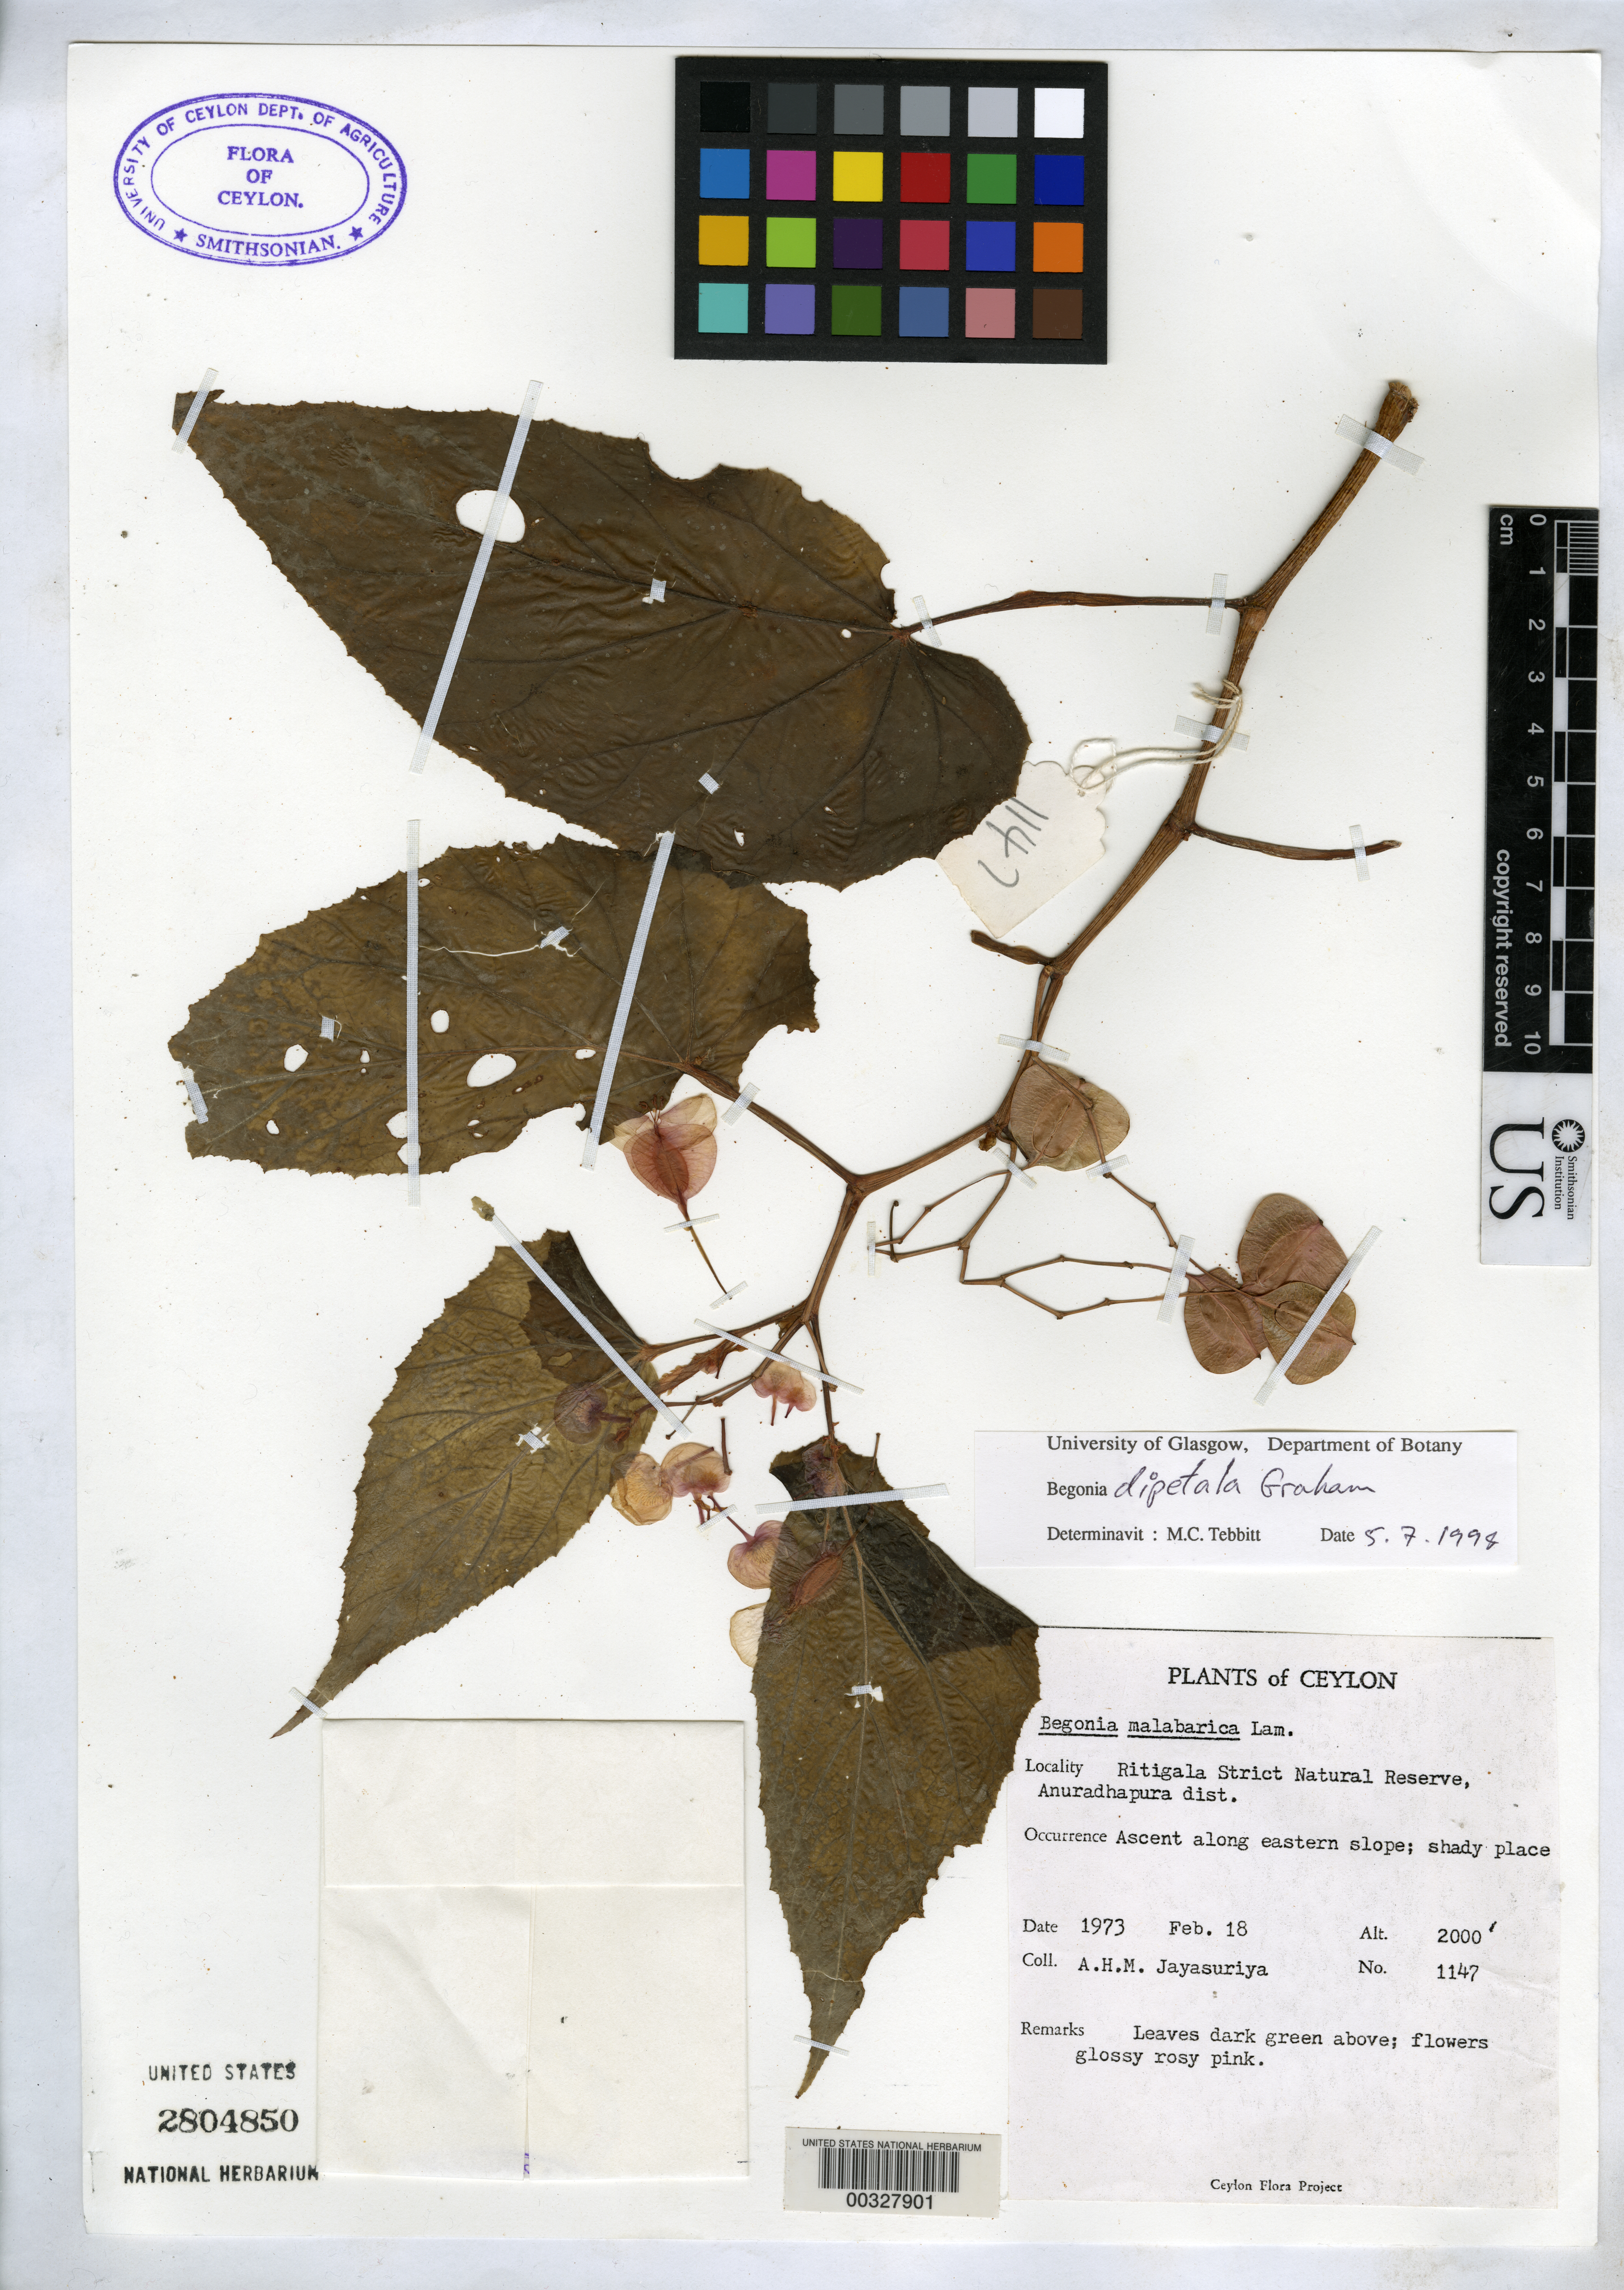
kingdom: Plantae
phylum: Tracheophyta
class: Magnoliopsida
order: Cucurbitales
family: Begoniaceae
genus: Begonia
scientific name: Begonia dipetala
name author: Graham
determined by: Tebbitt, M. C.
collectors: A. H. Jayasuriya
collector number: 1147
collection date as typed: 18 Feb 1973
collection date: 1973-02-18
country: Sri Lanka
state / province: North Central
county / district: Anuradhapura Dist.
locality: Ritigala strict natural reserve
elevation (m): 610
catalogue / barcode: US 2804850